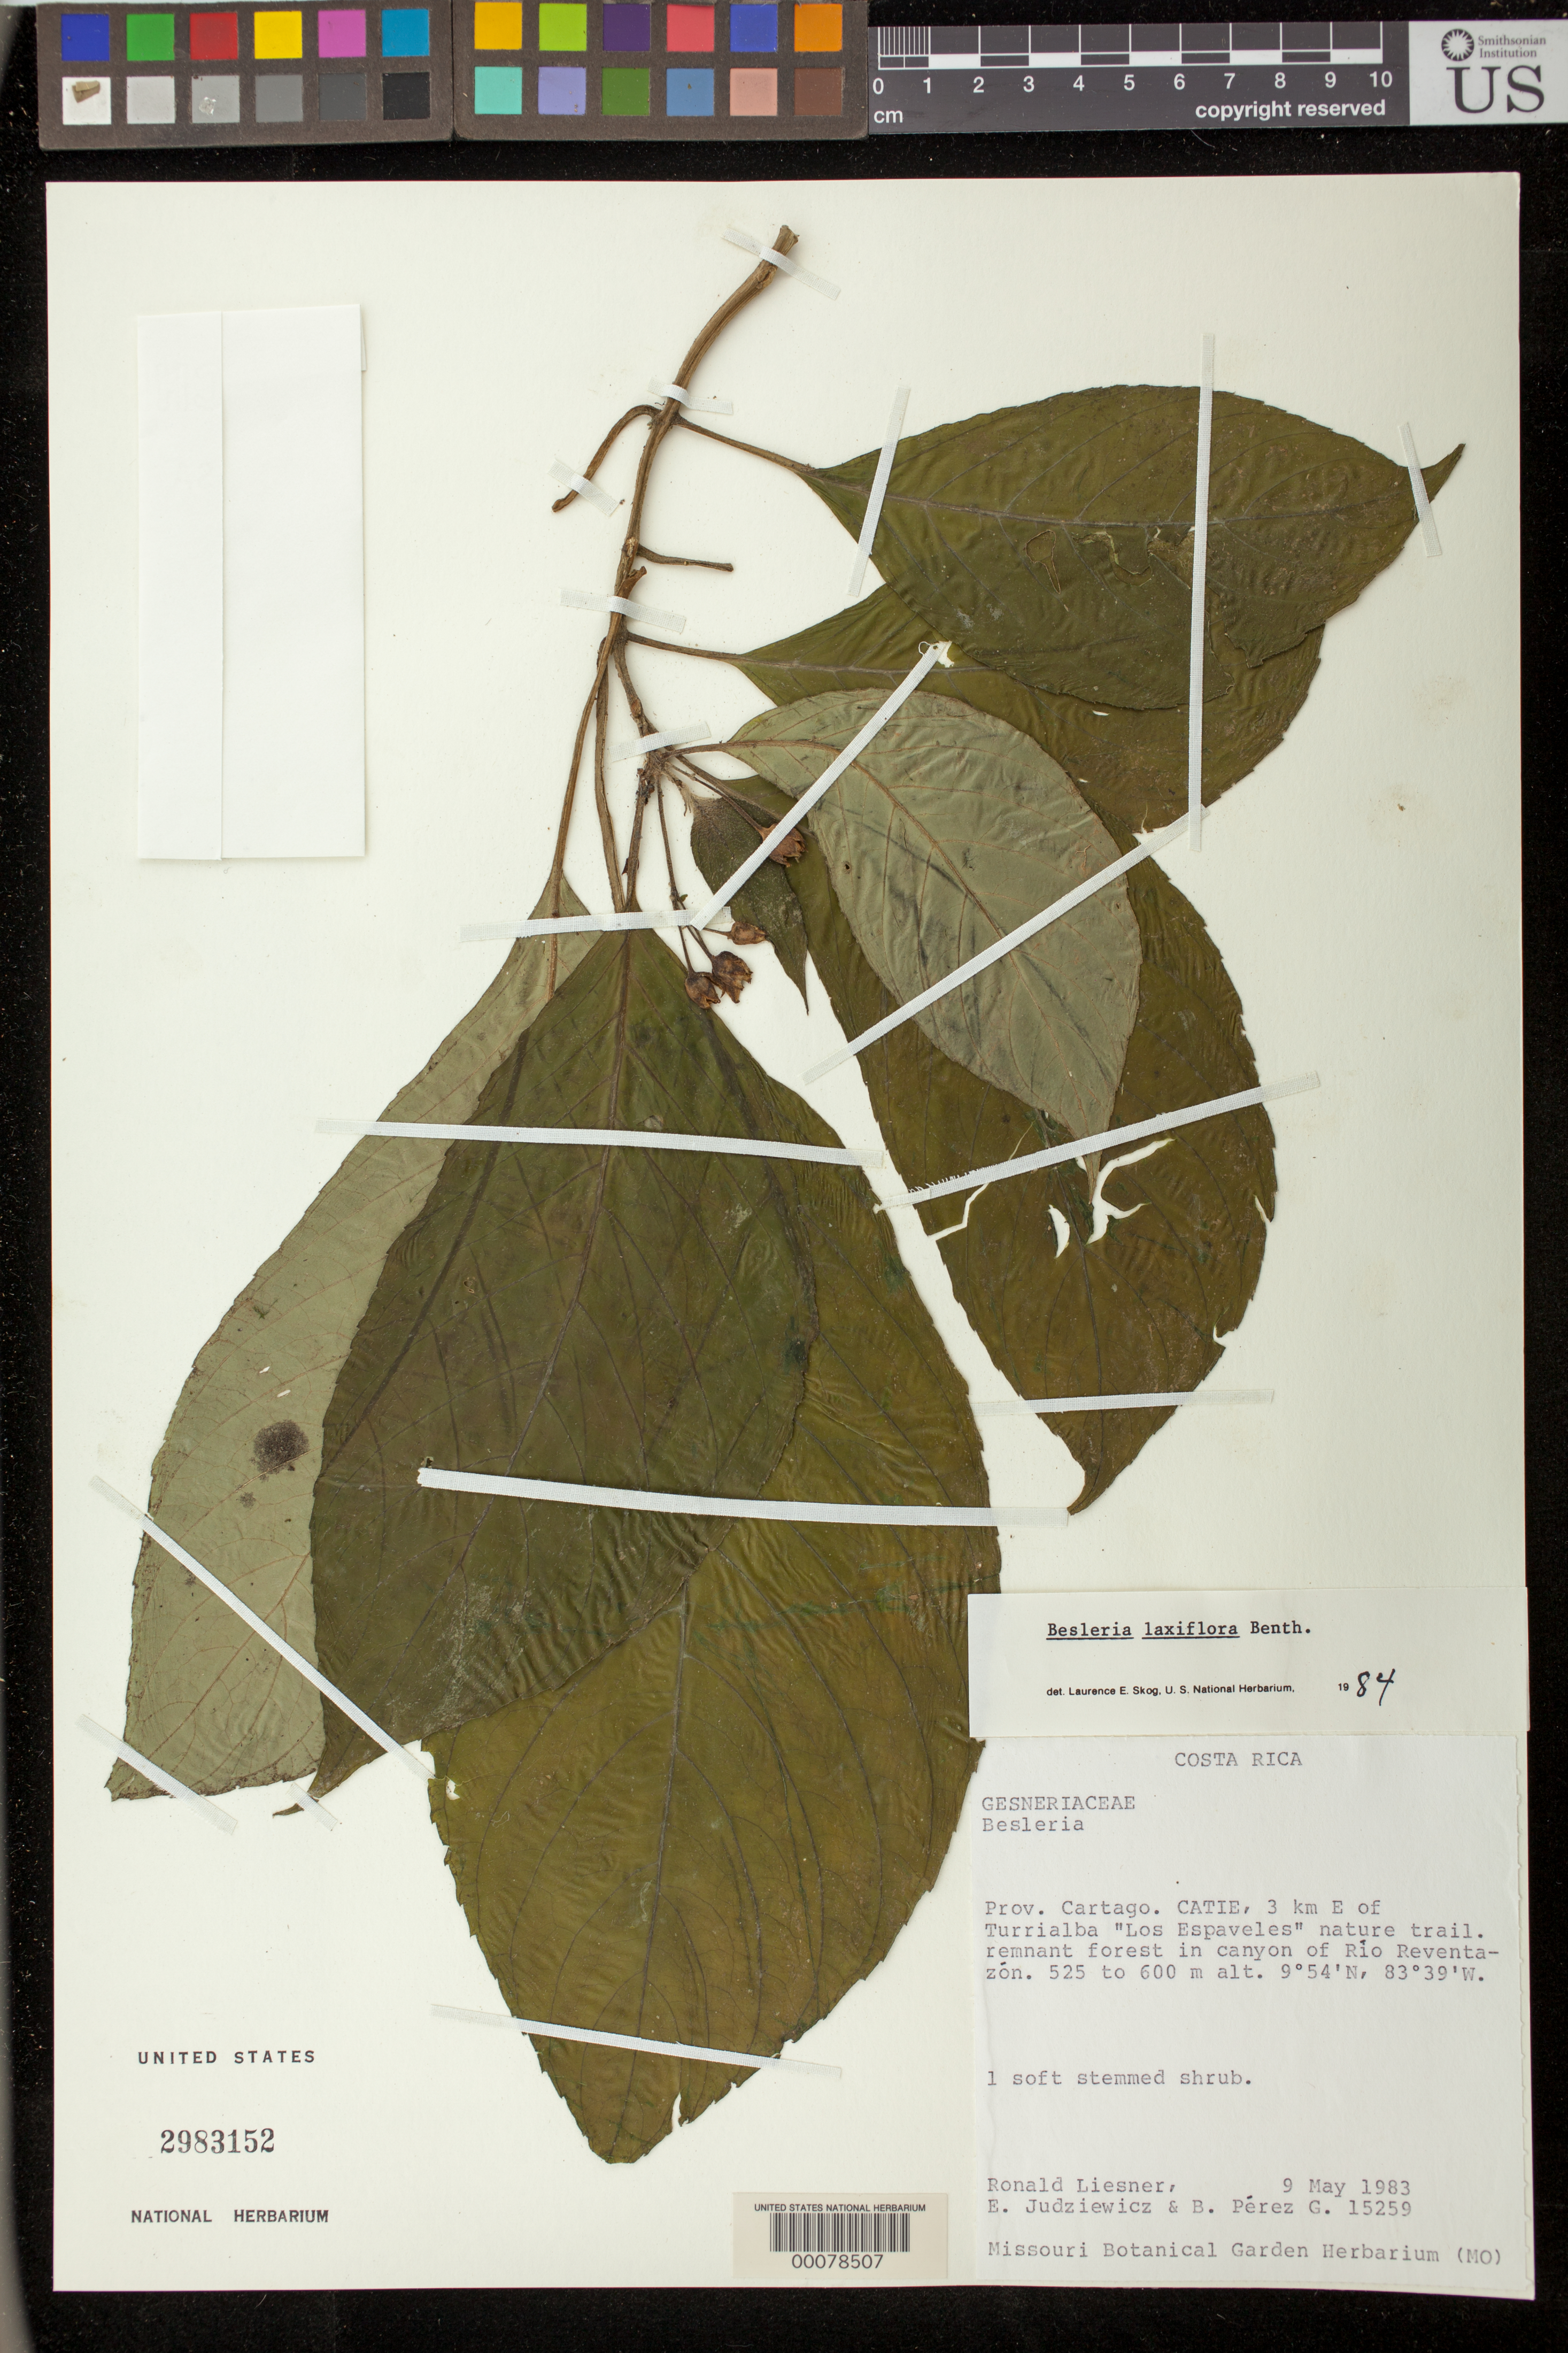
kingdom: Plantae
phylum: Tracheophyta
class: Magnoliopsida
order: Lamiales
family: Gesneriaceae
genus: Besleria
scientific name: Besleria laxiflora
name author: Benth.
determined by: Skog, Laurence E.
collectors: R. L. Liesner, E. J. Judziewicz & B. Perez G.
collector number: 15259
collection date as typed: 09 May 1983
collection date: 1983-05-09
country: Costa Rica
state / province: Cartago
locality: Catie, 3 km E of Turrialba "Los Espaveles" nature trail, in canyon of Río Reventazón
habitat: Remnant forest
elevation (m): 525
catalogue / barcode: US 2983152